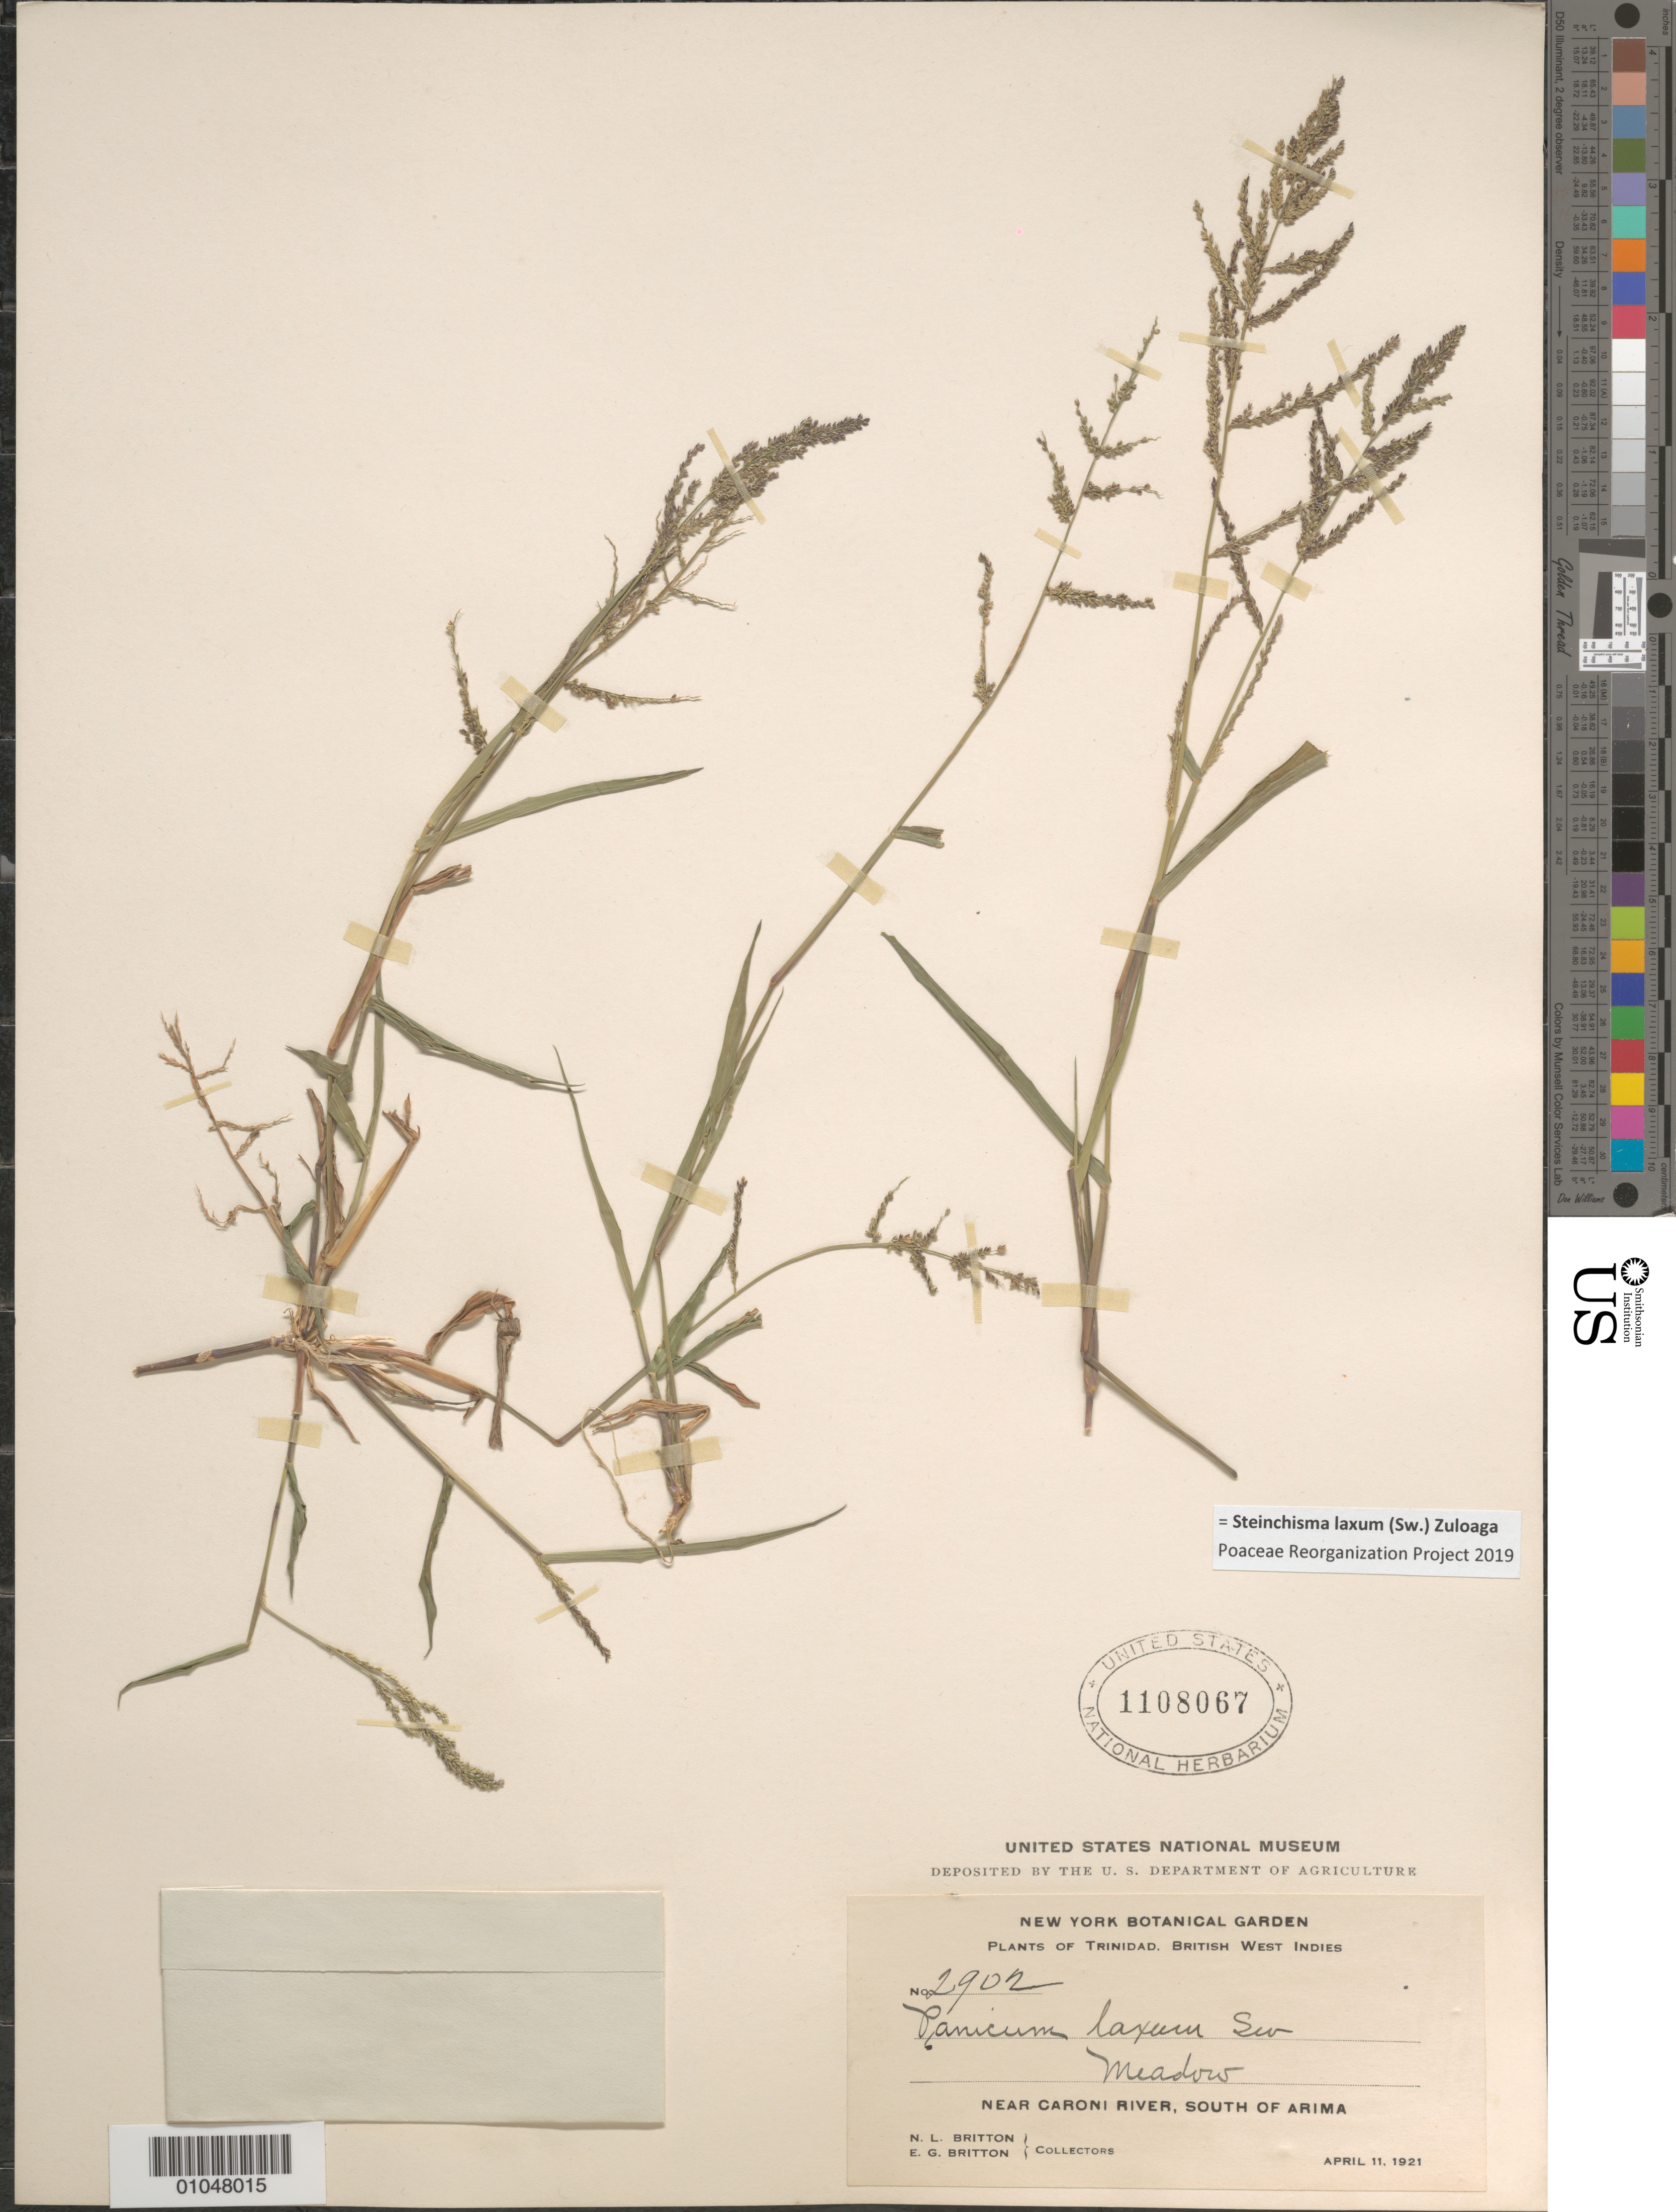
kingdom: Plantae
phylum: Tracheophyta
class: Liliopsida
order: Poales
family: Poaceae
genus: Panicum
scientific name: Panicum laxum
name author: Sw.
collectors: N. Britton, N. Britton & E. G. Britton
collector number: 2902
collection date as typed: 11 Apr 1921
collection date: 1921-04-11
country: Trinidad and Tobago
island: Trinidad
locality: Near Caroni River, S of Arima in meadow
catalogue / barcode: US 1108067